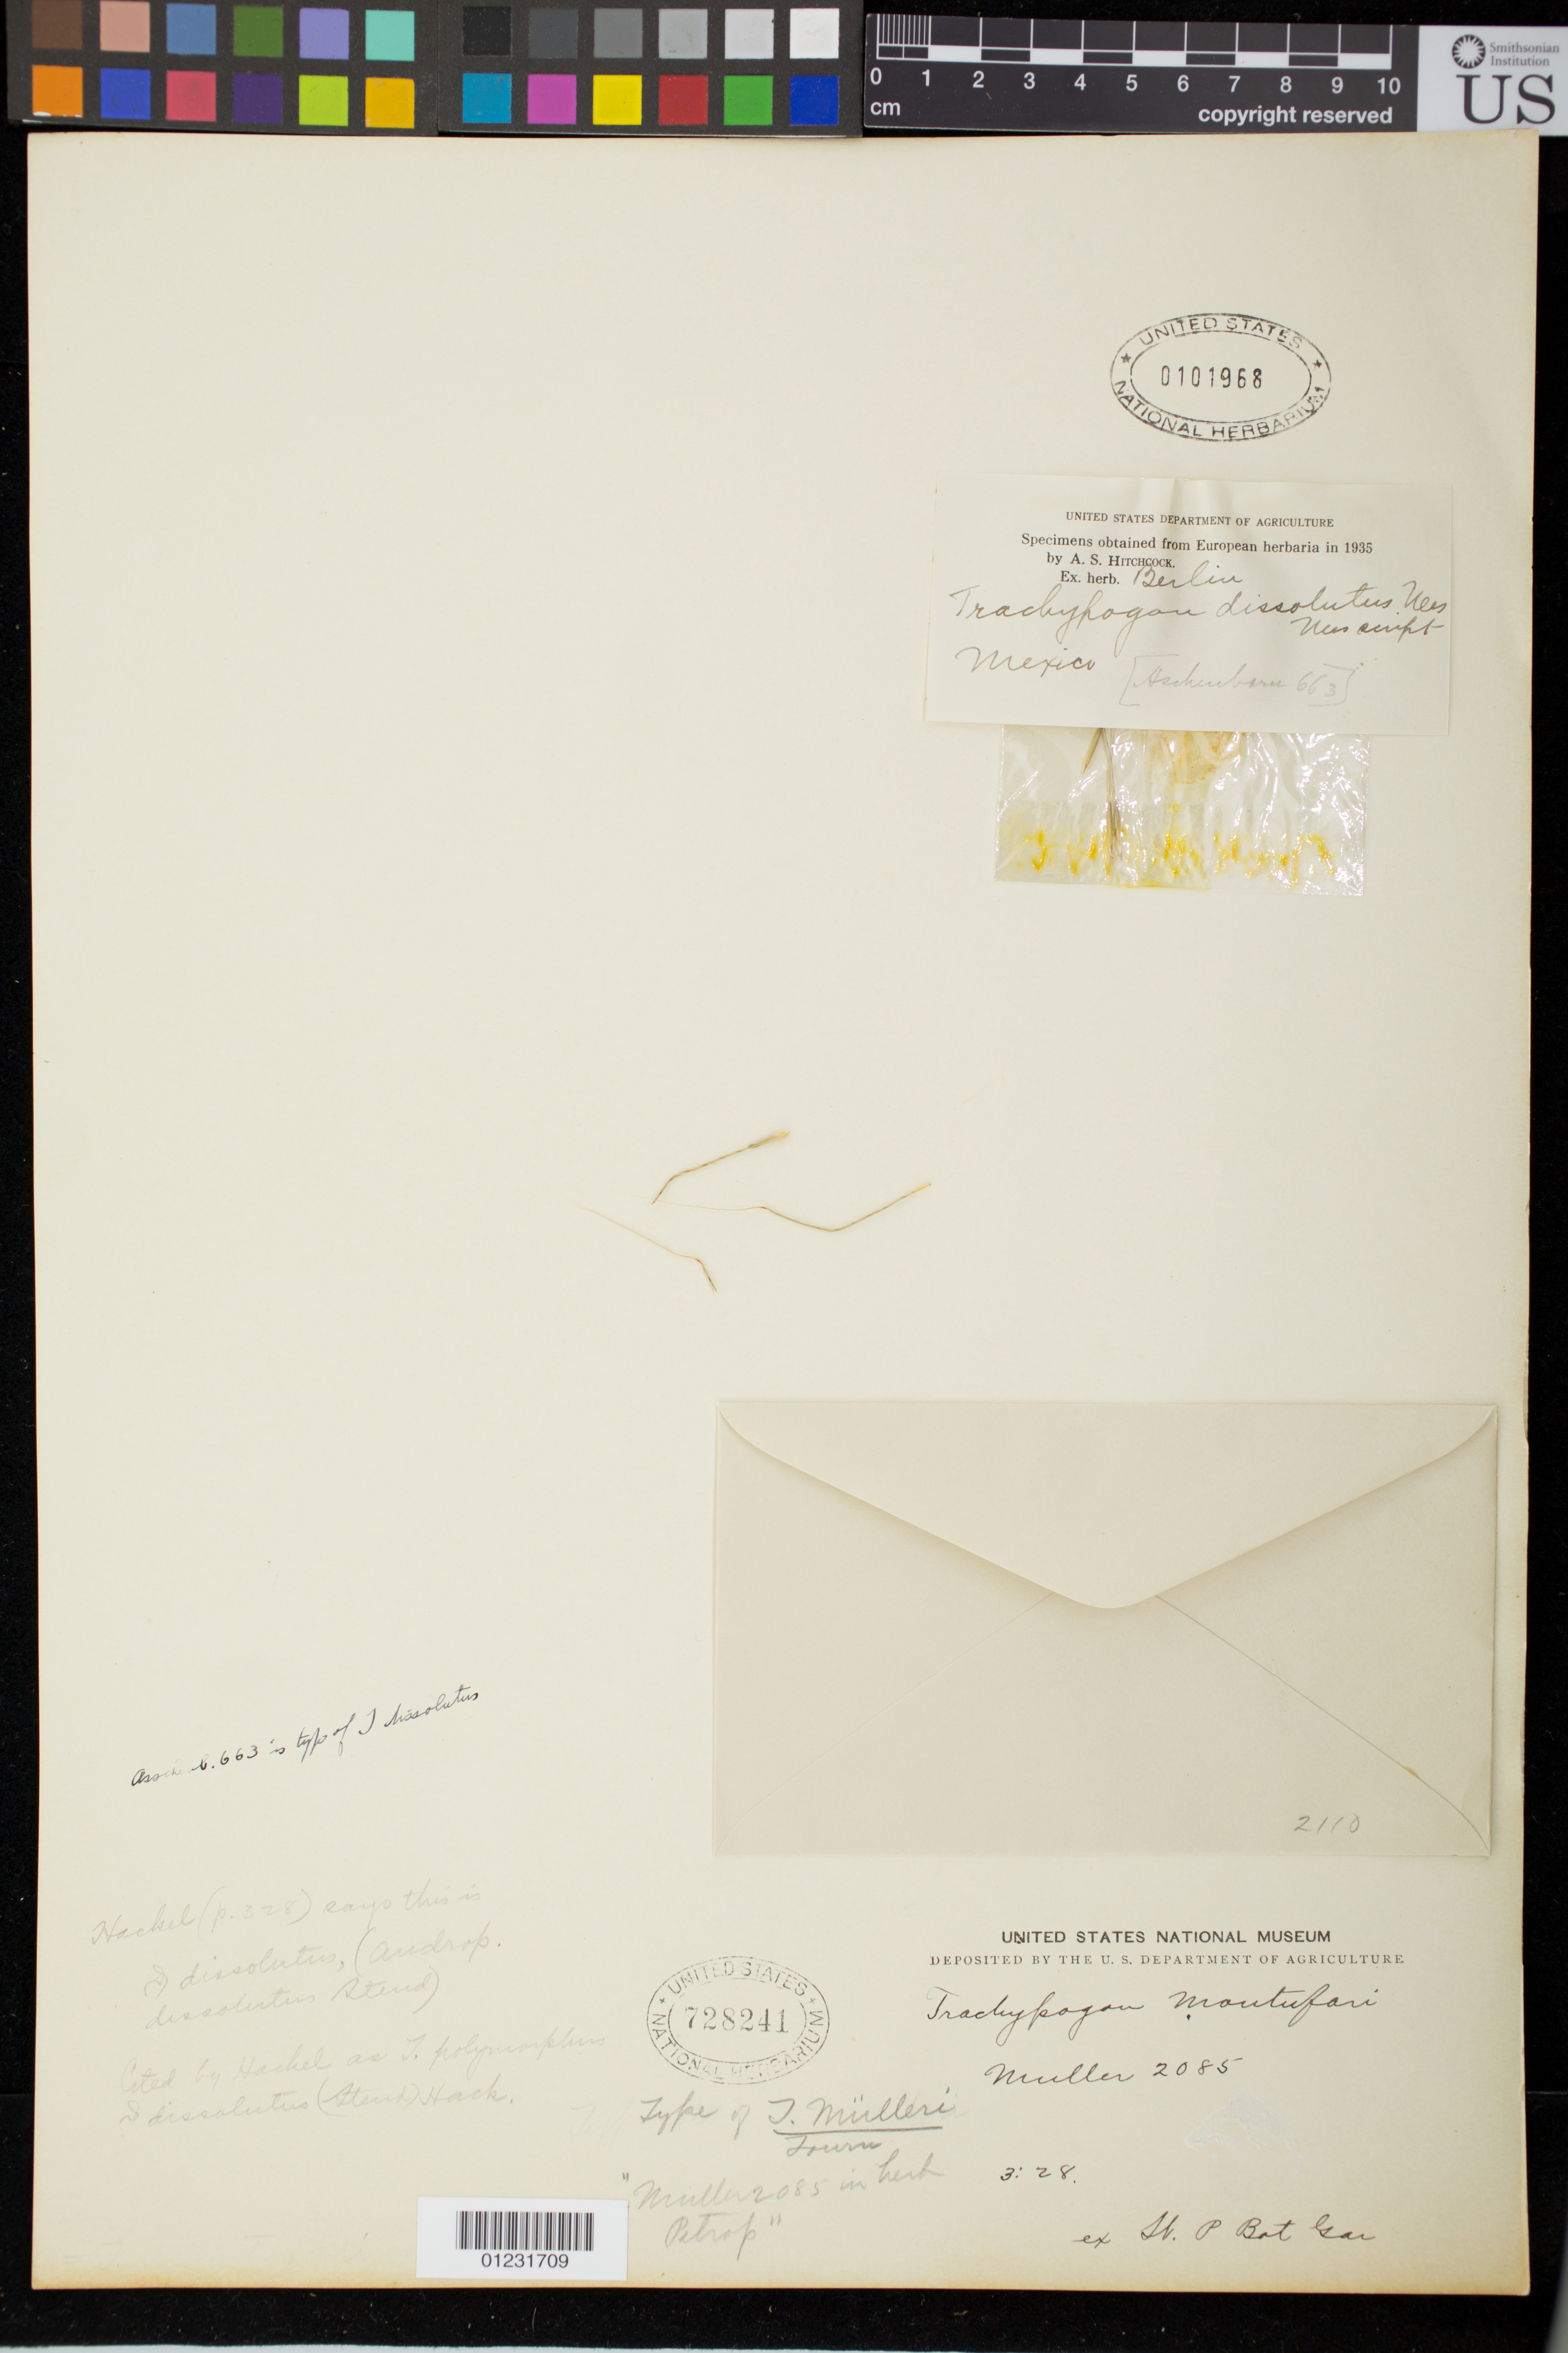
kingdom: Plantae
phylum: Tracheophyta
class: Liliopsida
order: Poales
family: Poaceae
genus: Trachypogon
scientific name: Trachypogon dissoluta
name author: Nees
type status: Type Collection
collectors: A. Aschenborn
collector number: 663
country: Mexico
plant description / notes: Fragmentary material of type specimen ex herb. Berlin.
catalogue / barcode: US 101968